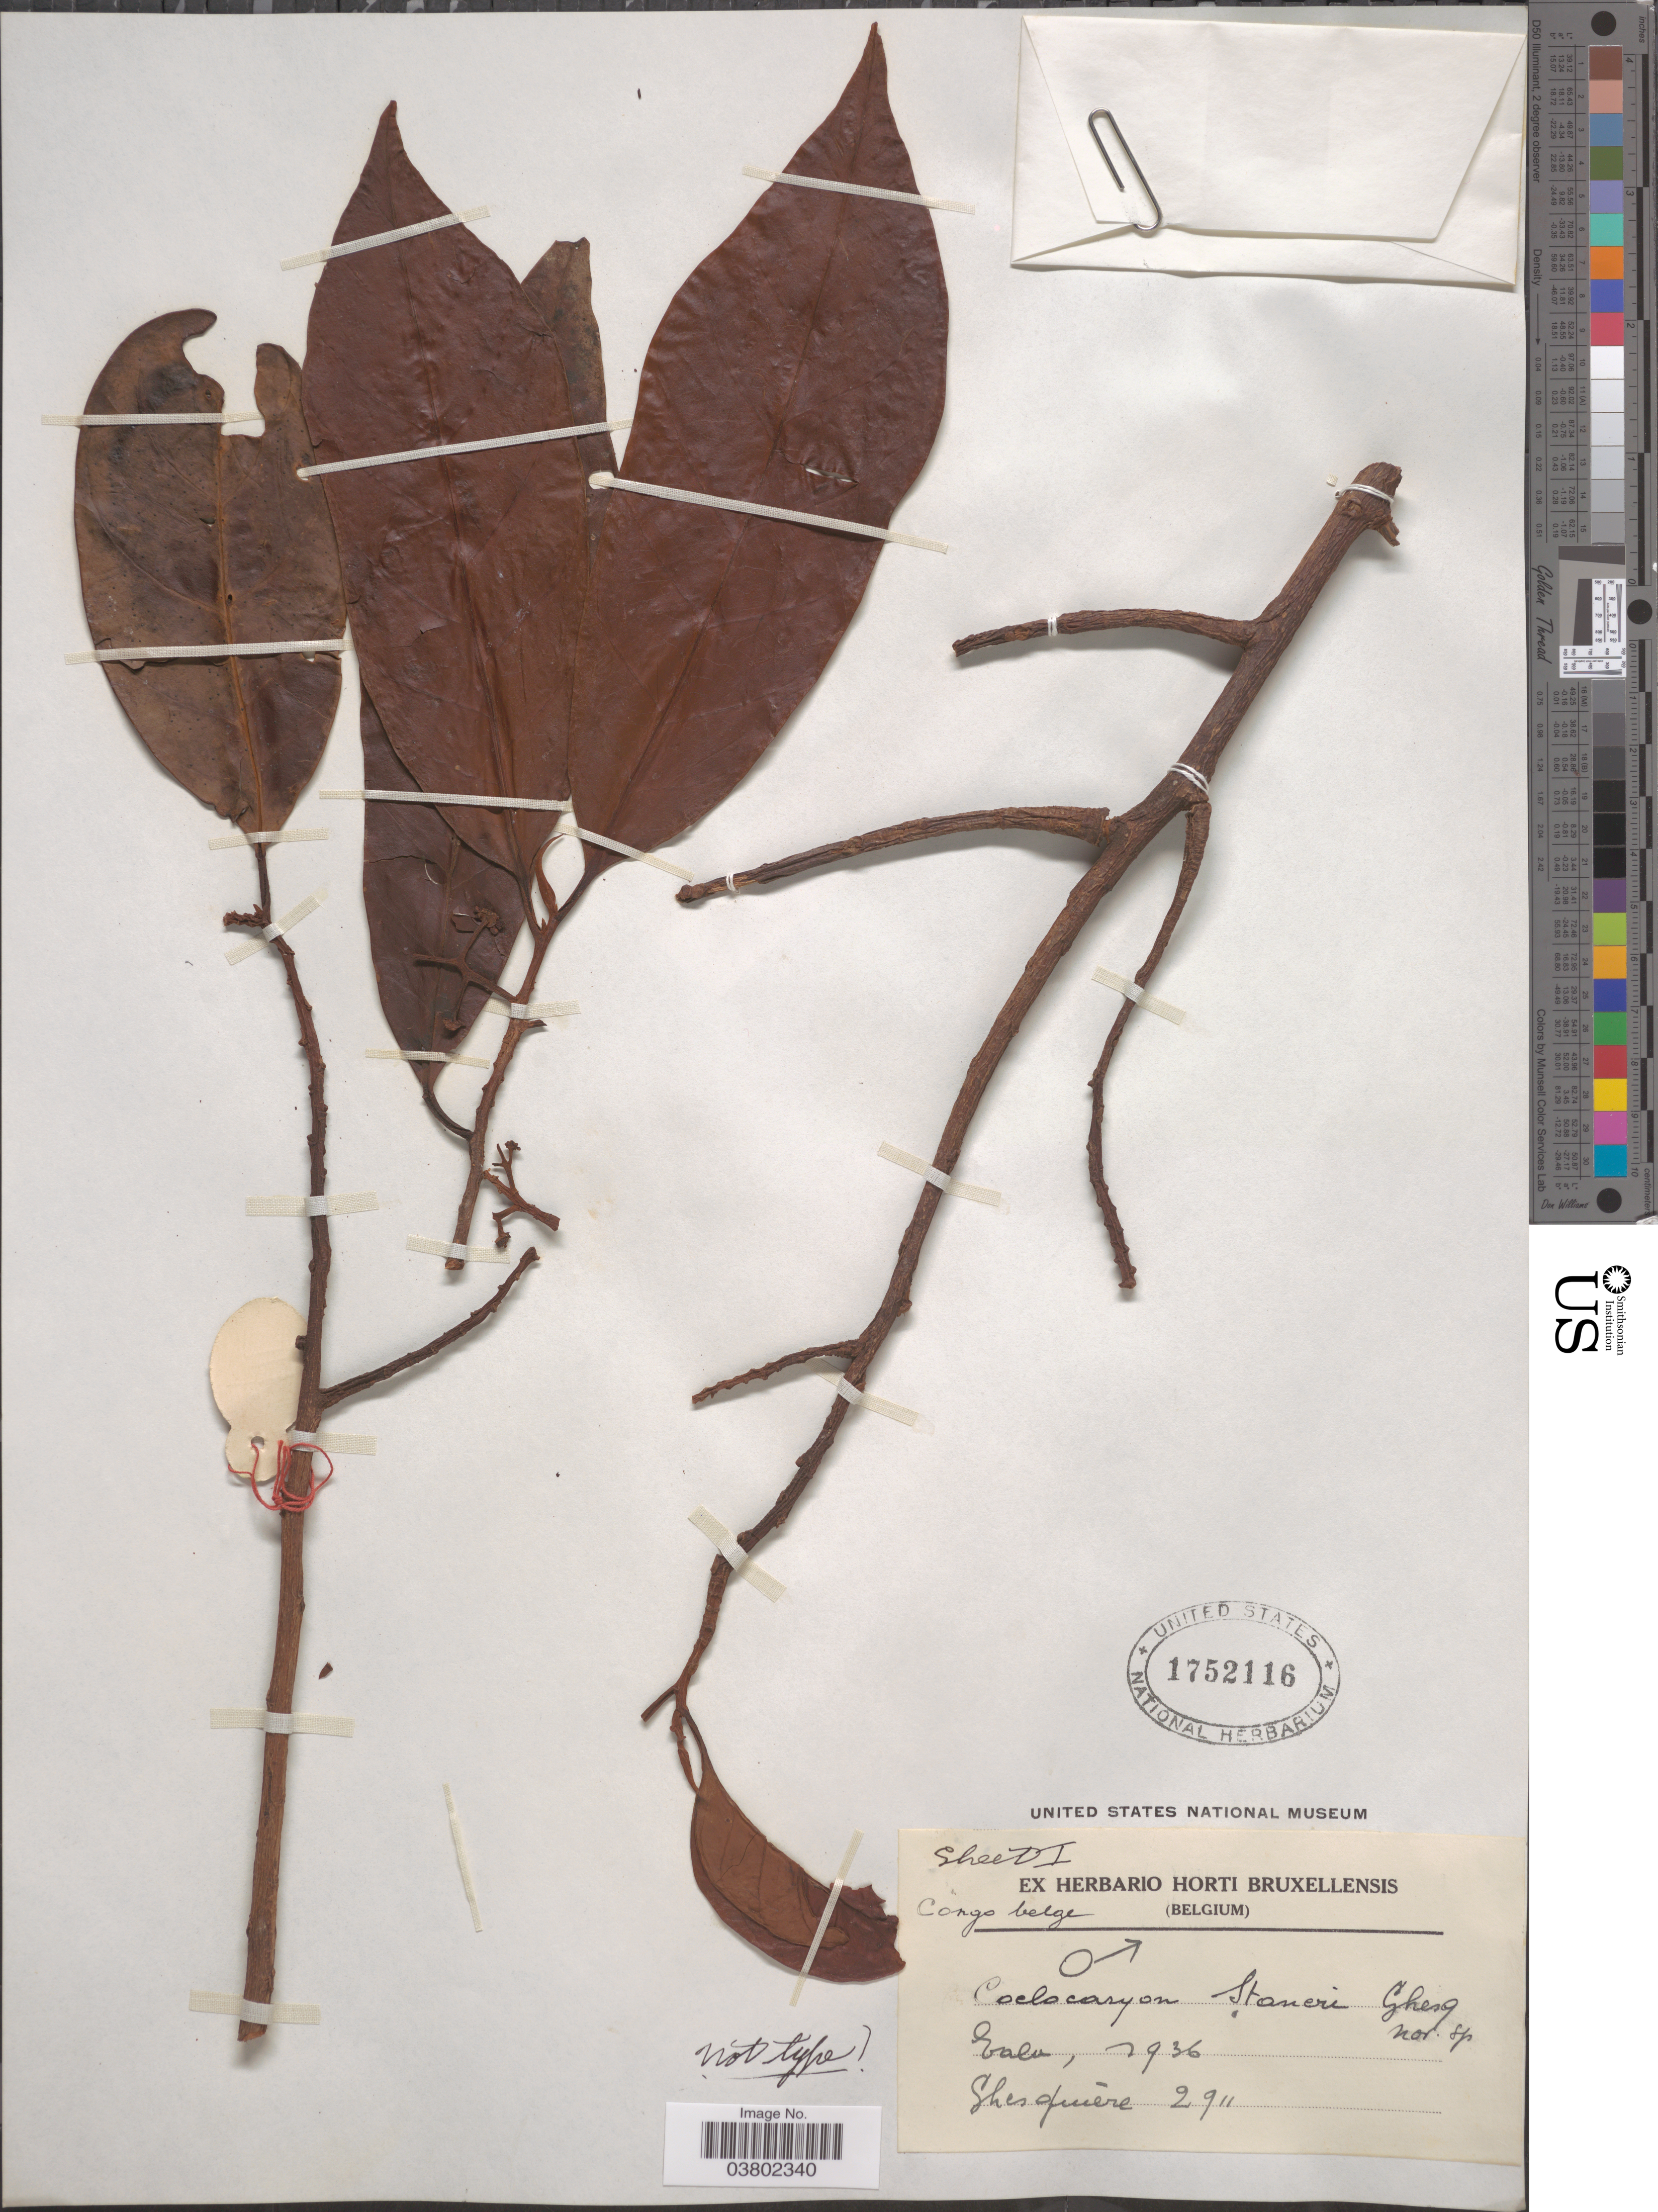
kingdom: Plantae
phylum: Tracheophyta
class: Magnoliopsida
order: Magnoliales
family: Myristicaceae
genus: Coelocaryon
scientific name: Coelocaryon staneri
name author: Ghesq.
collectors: Ghesquière.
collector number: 2911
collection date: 1936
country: Congo, Democratic Republic of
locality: Congo belge. Eala.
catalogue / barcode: US 1752116